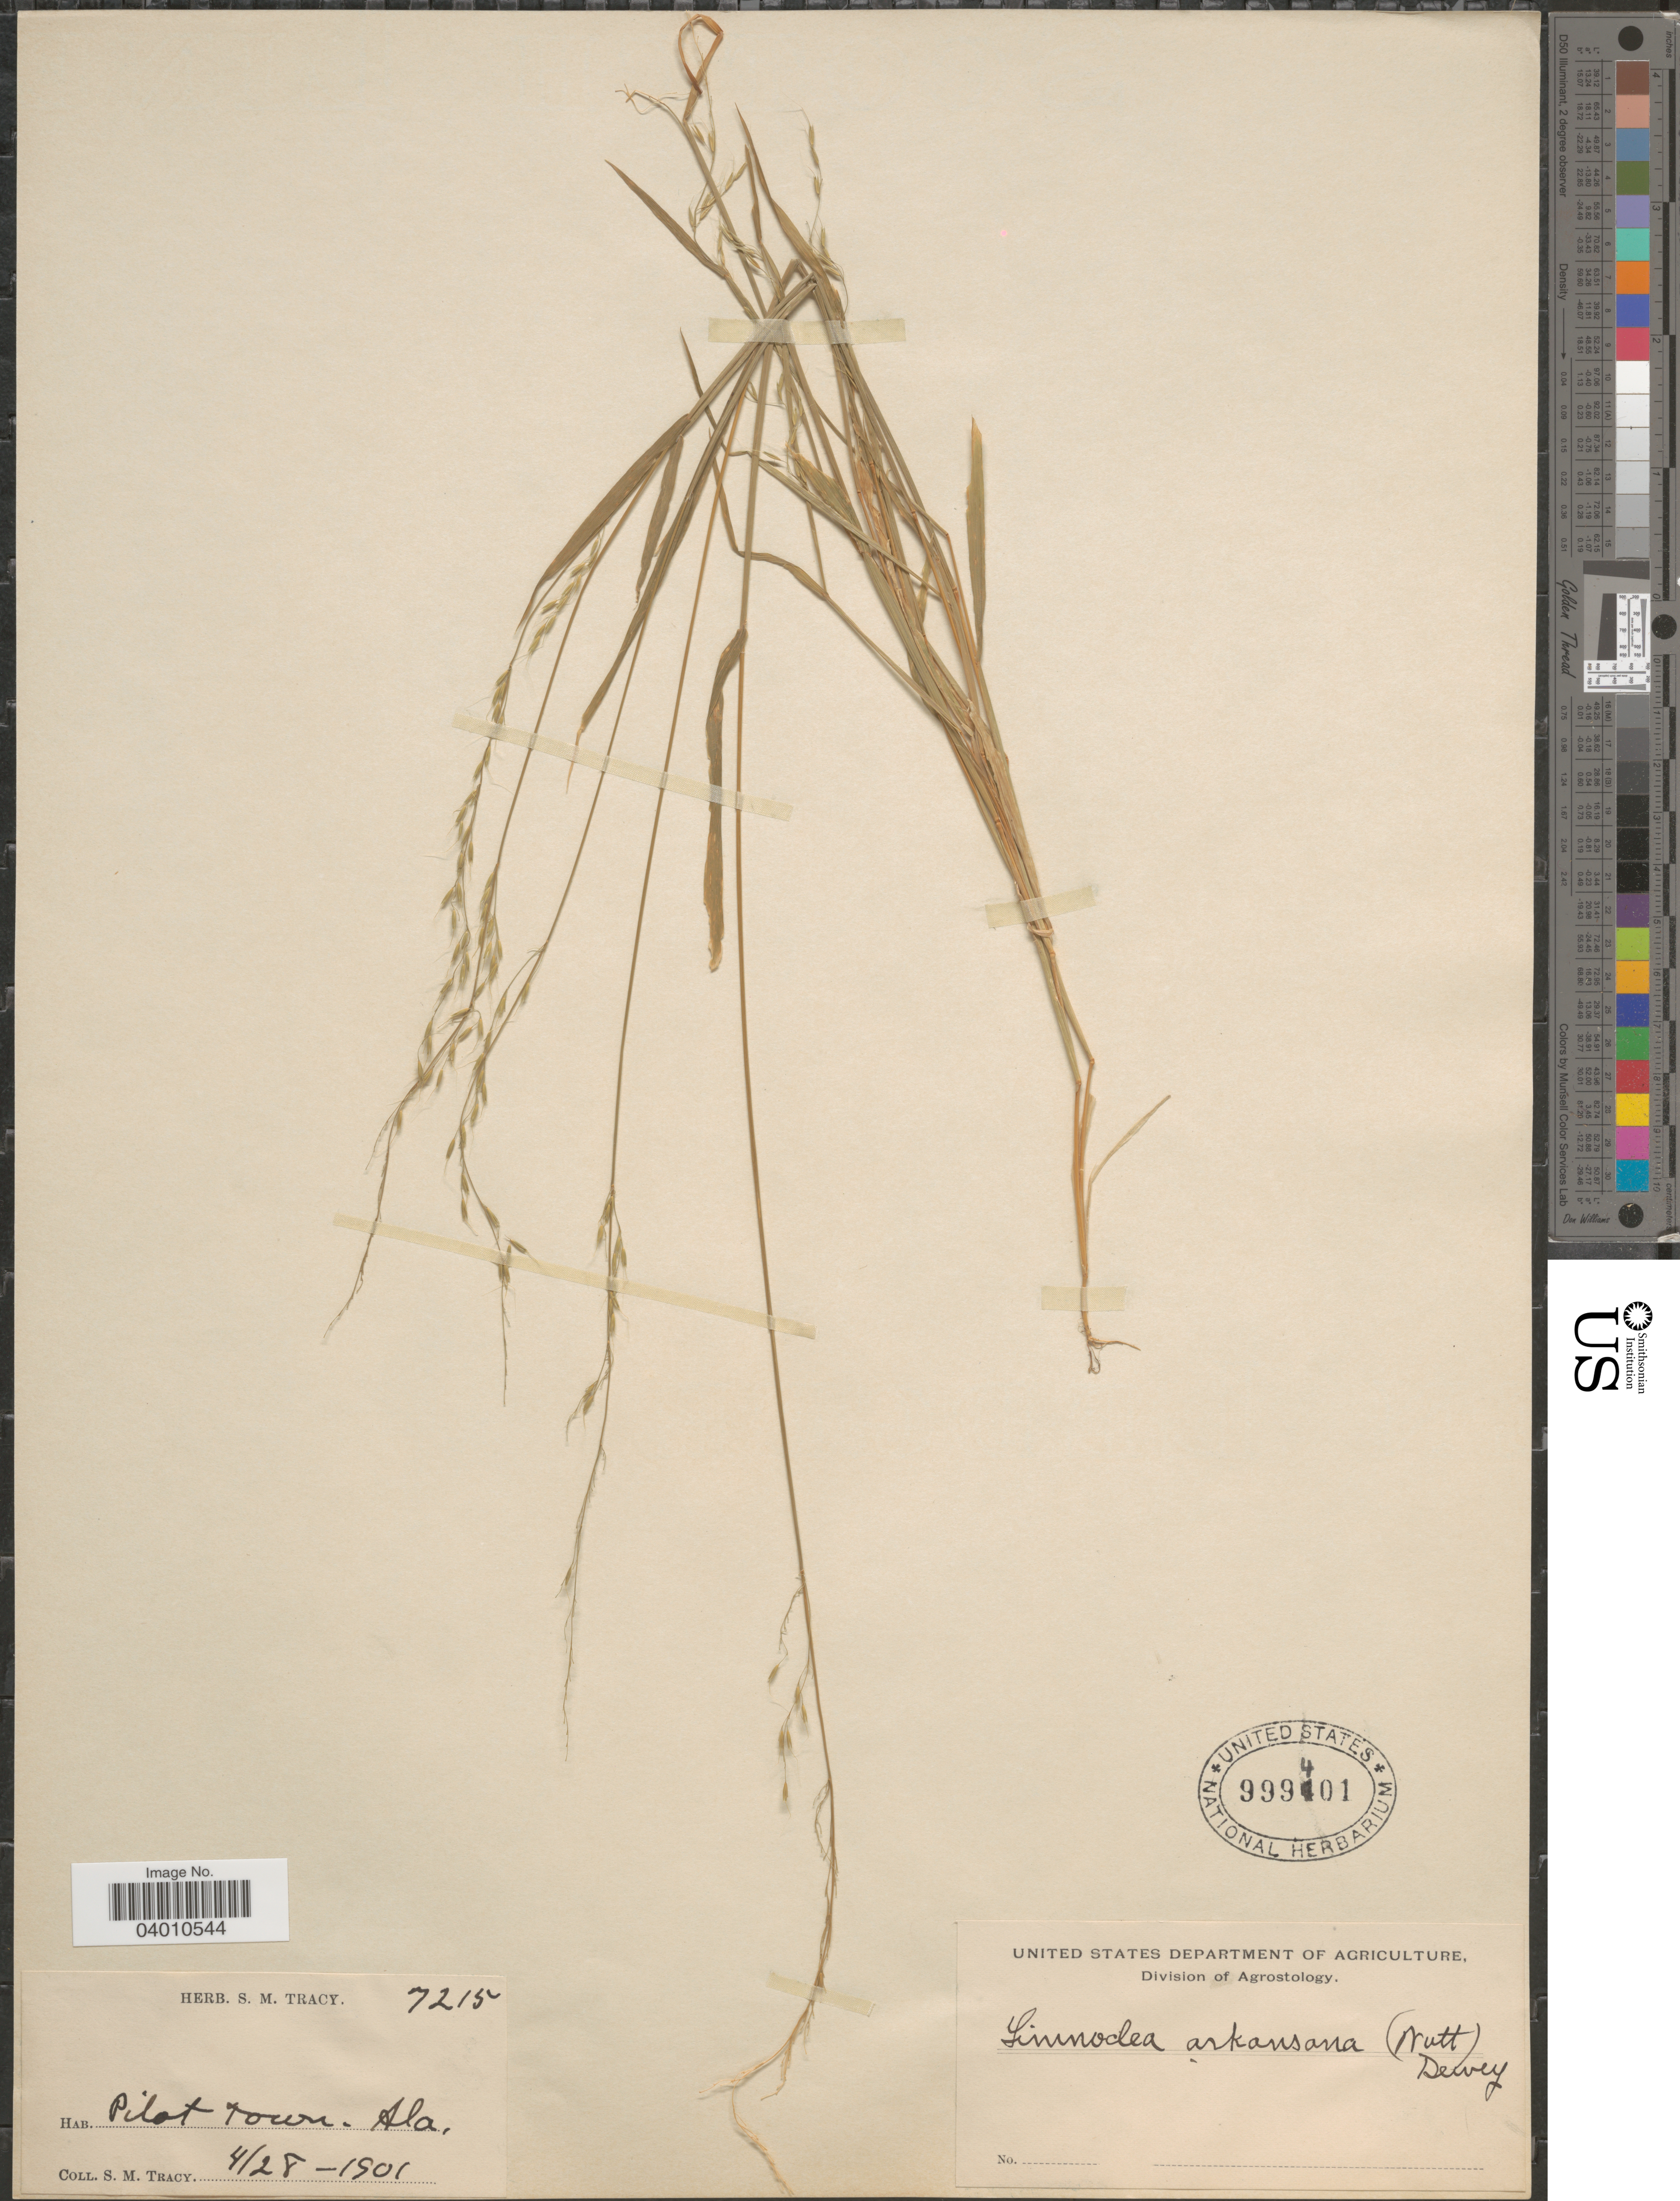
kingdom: Plantae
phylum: Tracheophyta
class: Liliopsida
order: Poales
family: Poaceae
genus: Limnodea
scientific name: Limnodea arkansana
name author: (Nutt.) L.H. Dewey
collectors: S. M. Tracy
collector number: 7215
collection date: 1901-04-28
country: United States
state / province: Alabama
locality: Pilot Town.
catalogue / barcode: US 999401